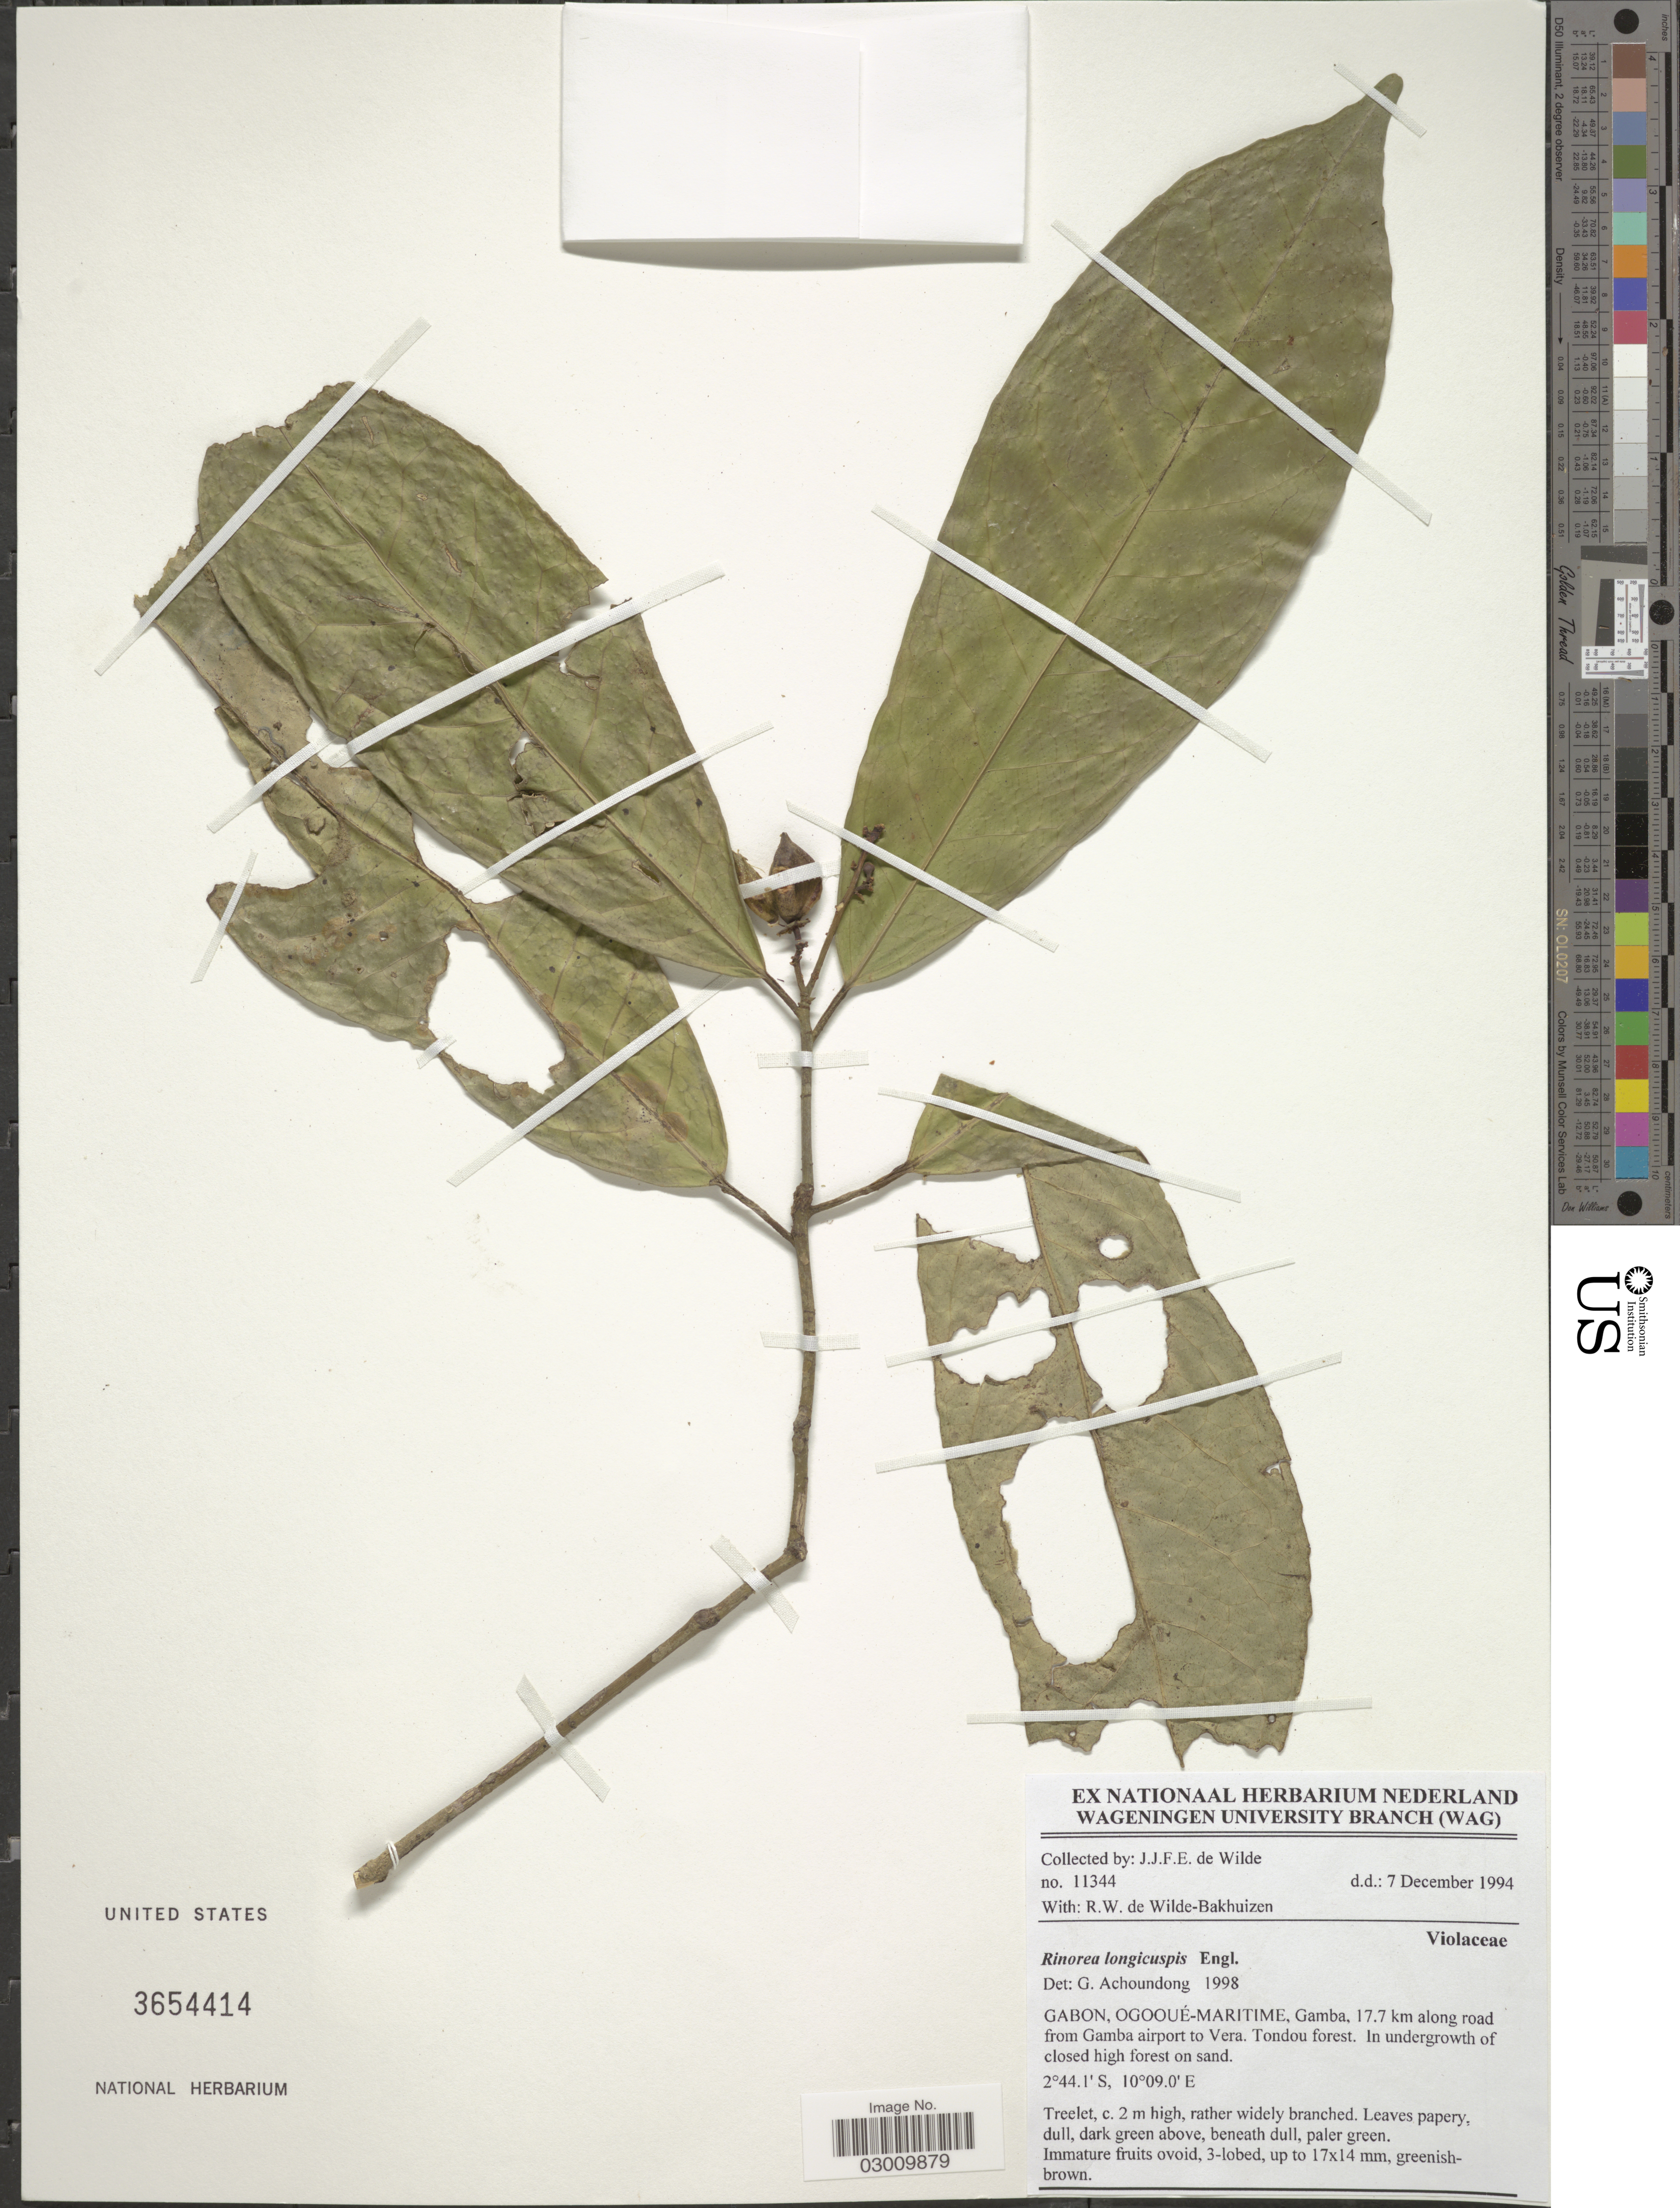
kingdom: Plantae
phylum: Tracheophyta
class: Magnoliopsida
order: Malpighiales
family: Violaceae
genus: Rinorea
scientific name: Rinorea longicuspis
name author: Engl.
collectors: J.J. de Wilde & R. Wilde-Bakhuizen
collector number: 11344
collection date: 1994-12-07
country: Gabon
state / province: Ogooue-Maritime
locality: Gamba, 17.7 km along road from Gamba airport to Vera. Tondou forest.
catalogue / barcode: US 3654414